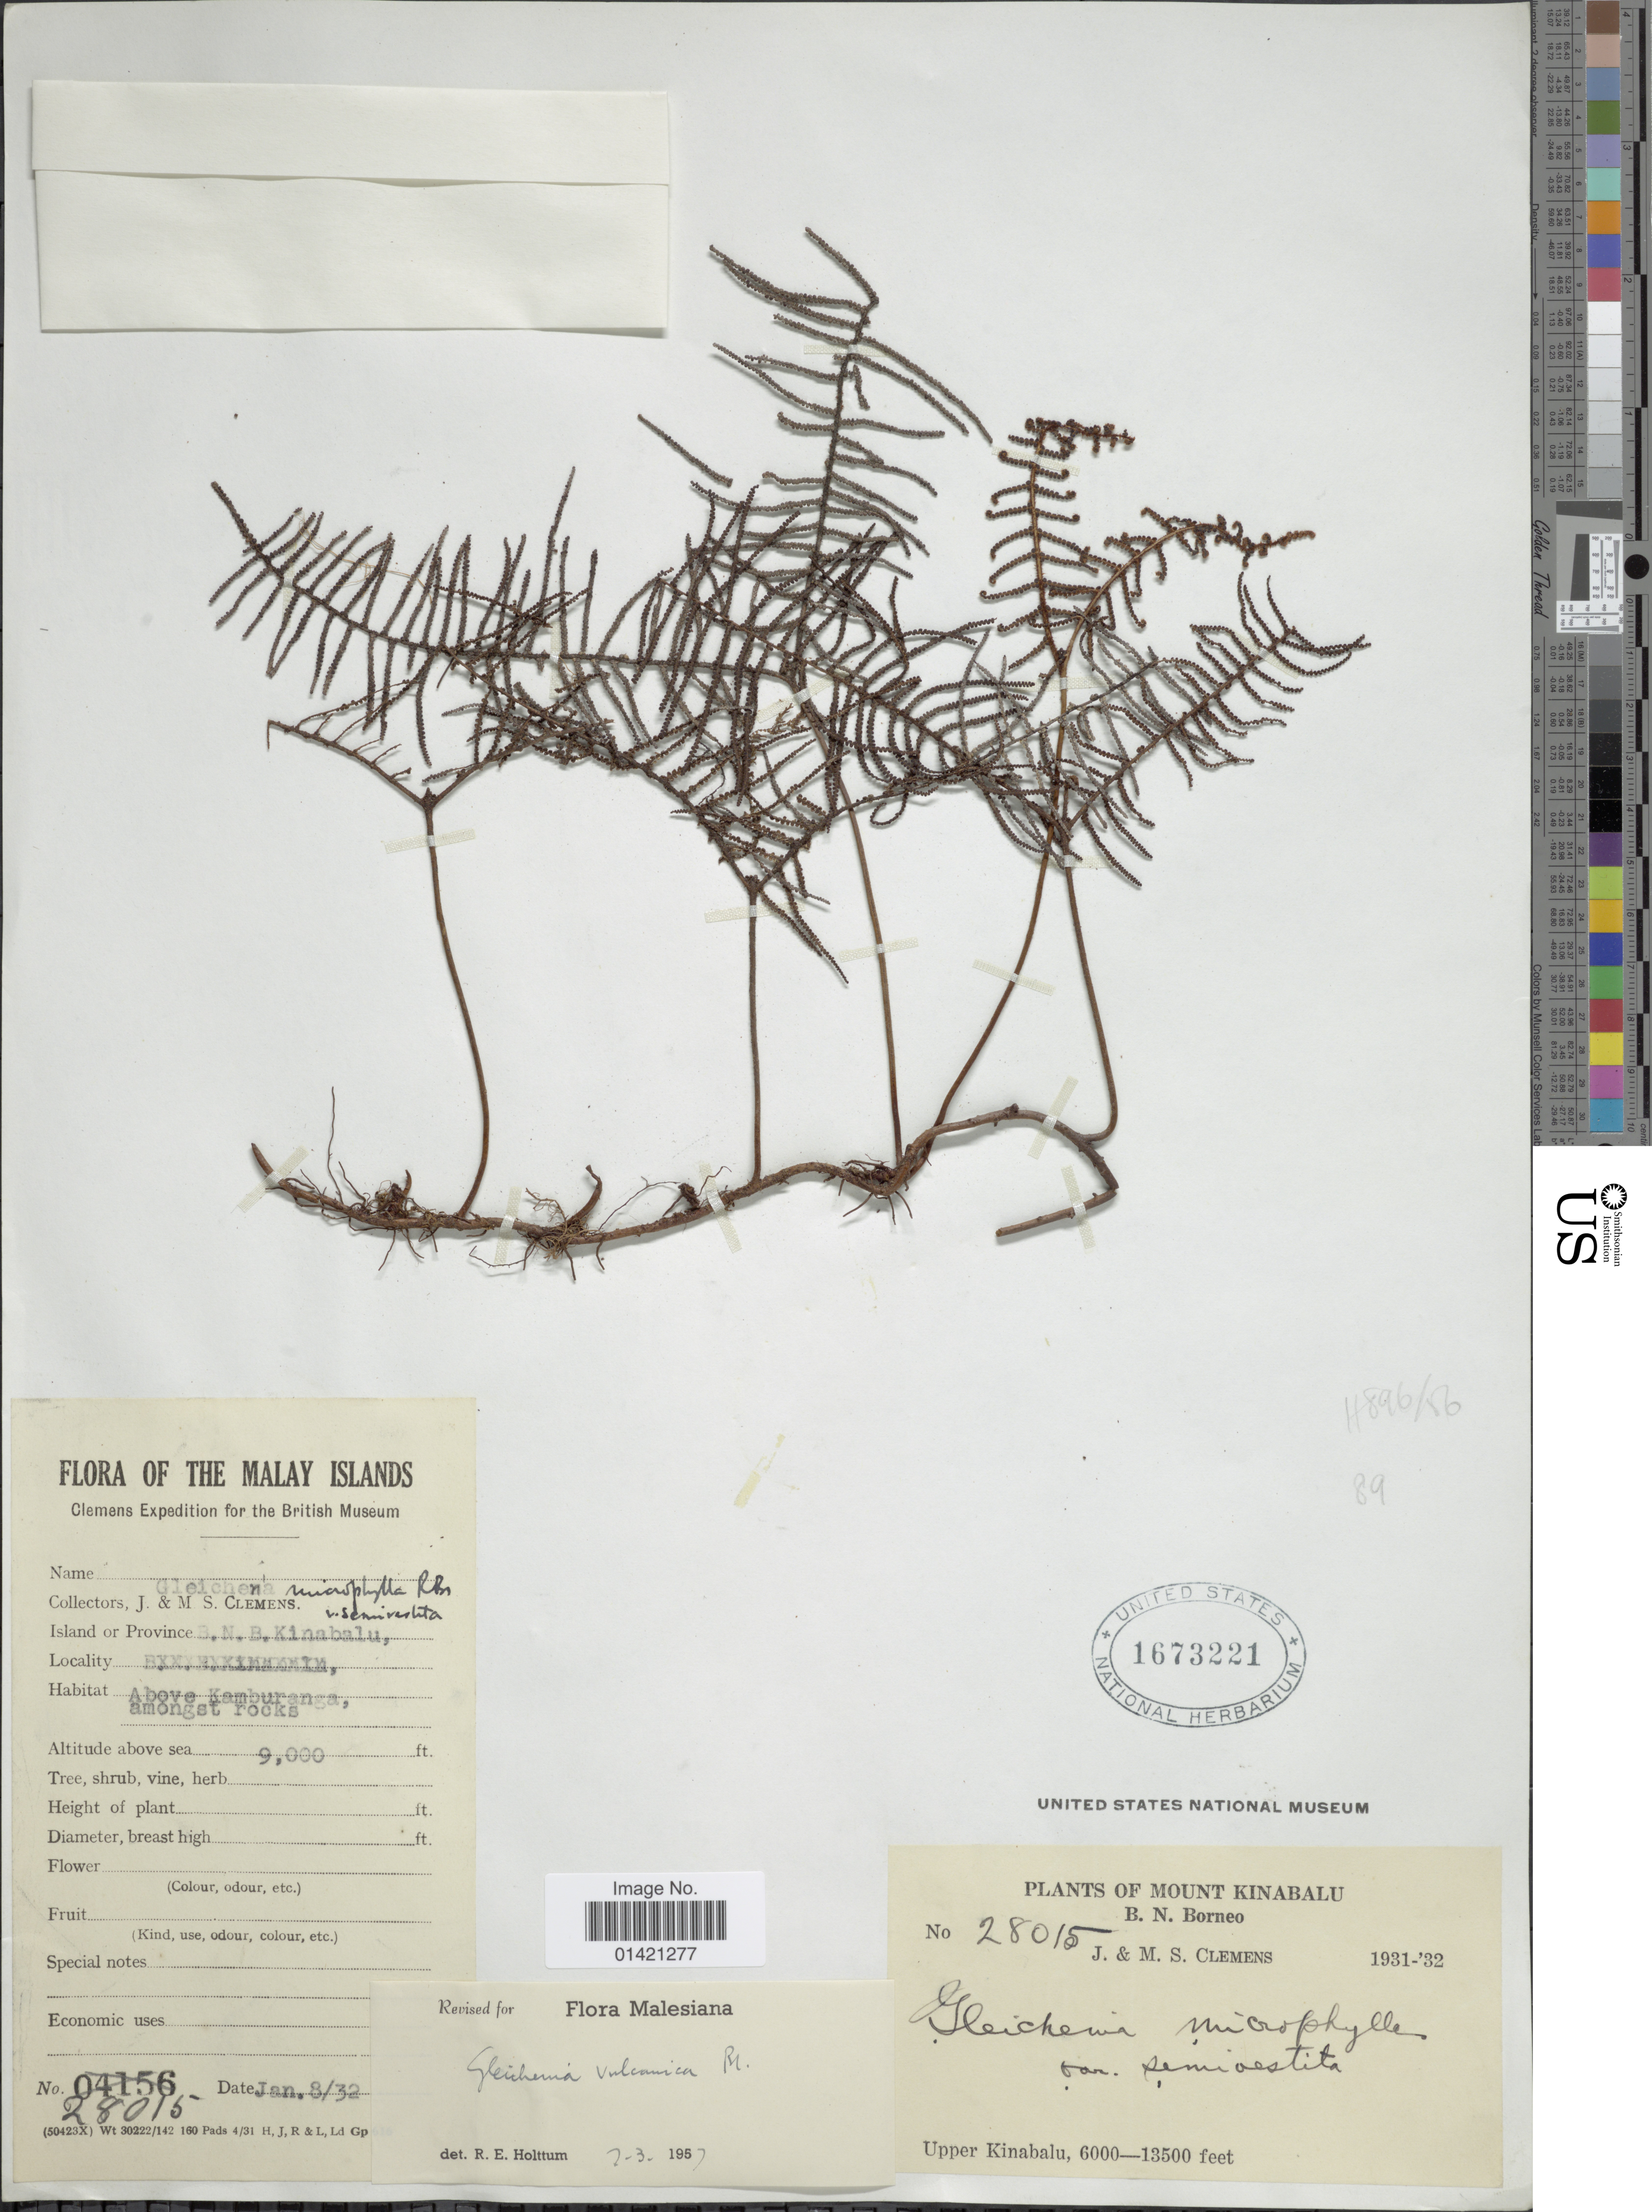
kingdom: Plantae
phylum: Tracheophyta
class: Polypodiopsida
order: Gleicheniales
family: Gleicheniaceae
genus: Gleichenia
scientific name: Gleichenia vulcanica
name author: Blume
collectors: J. Clemens & M. S. Clemens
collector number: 28015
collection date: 1932-01-08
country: Malaysia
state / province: Sabah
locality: Mount Kinabalu. B.N.Borneo. Above Kamburanga. Malay islands.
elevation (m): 2743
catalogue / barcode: US 1673221